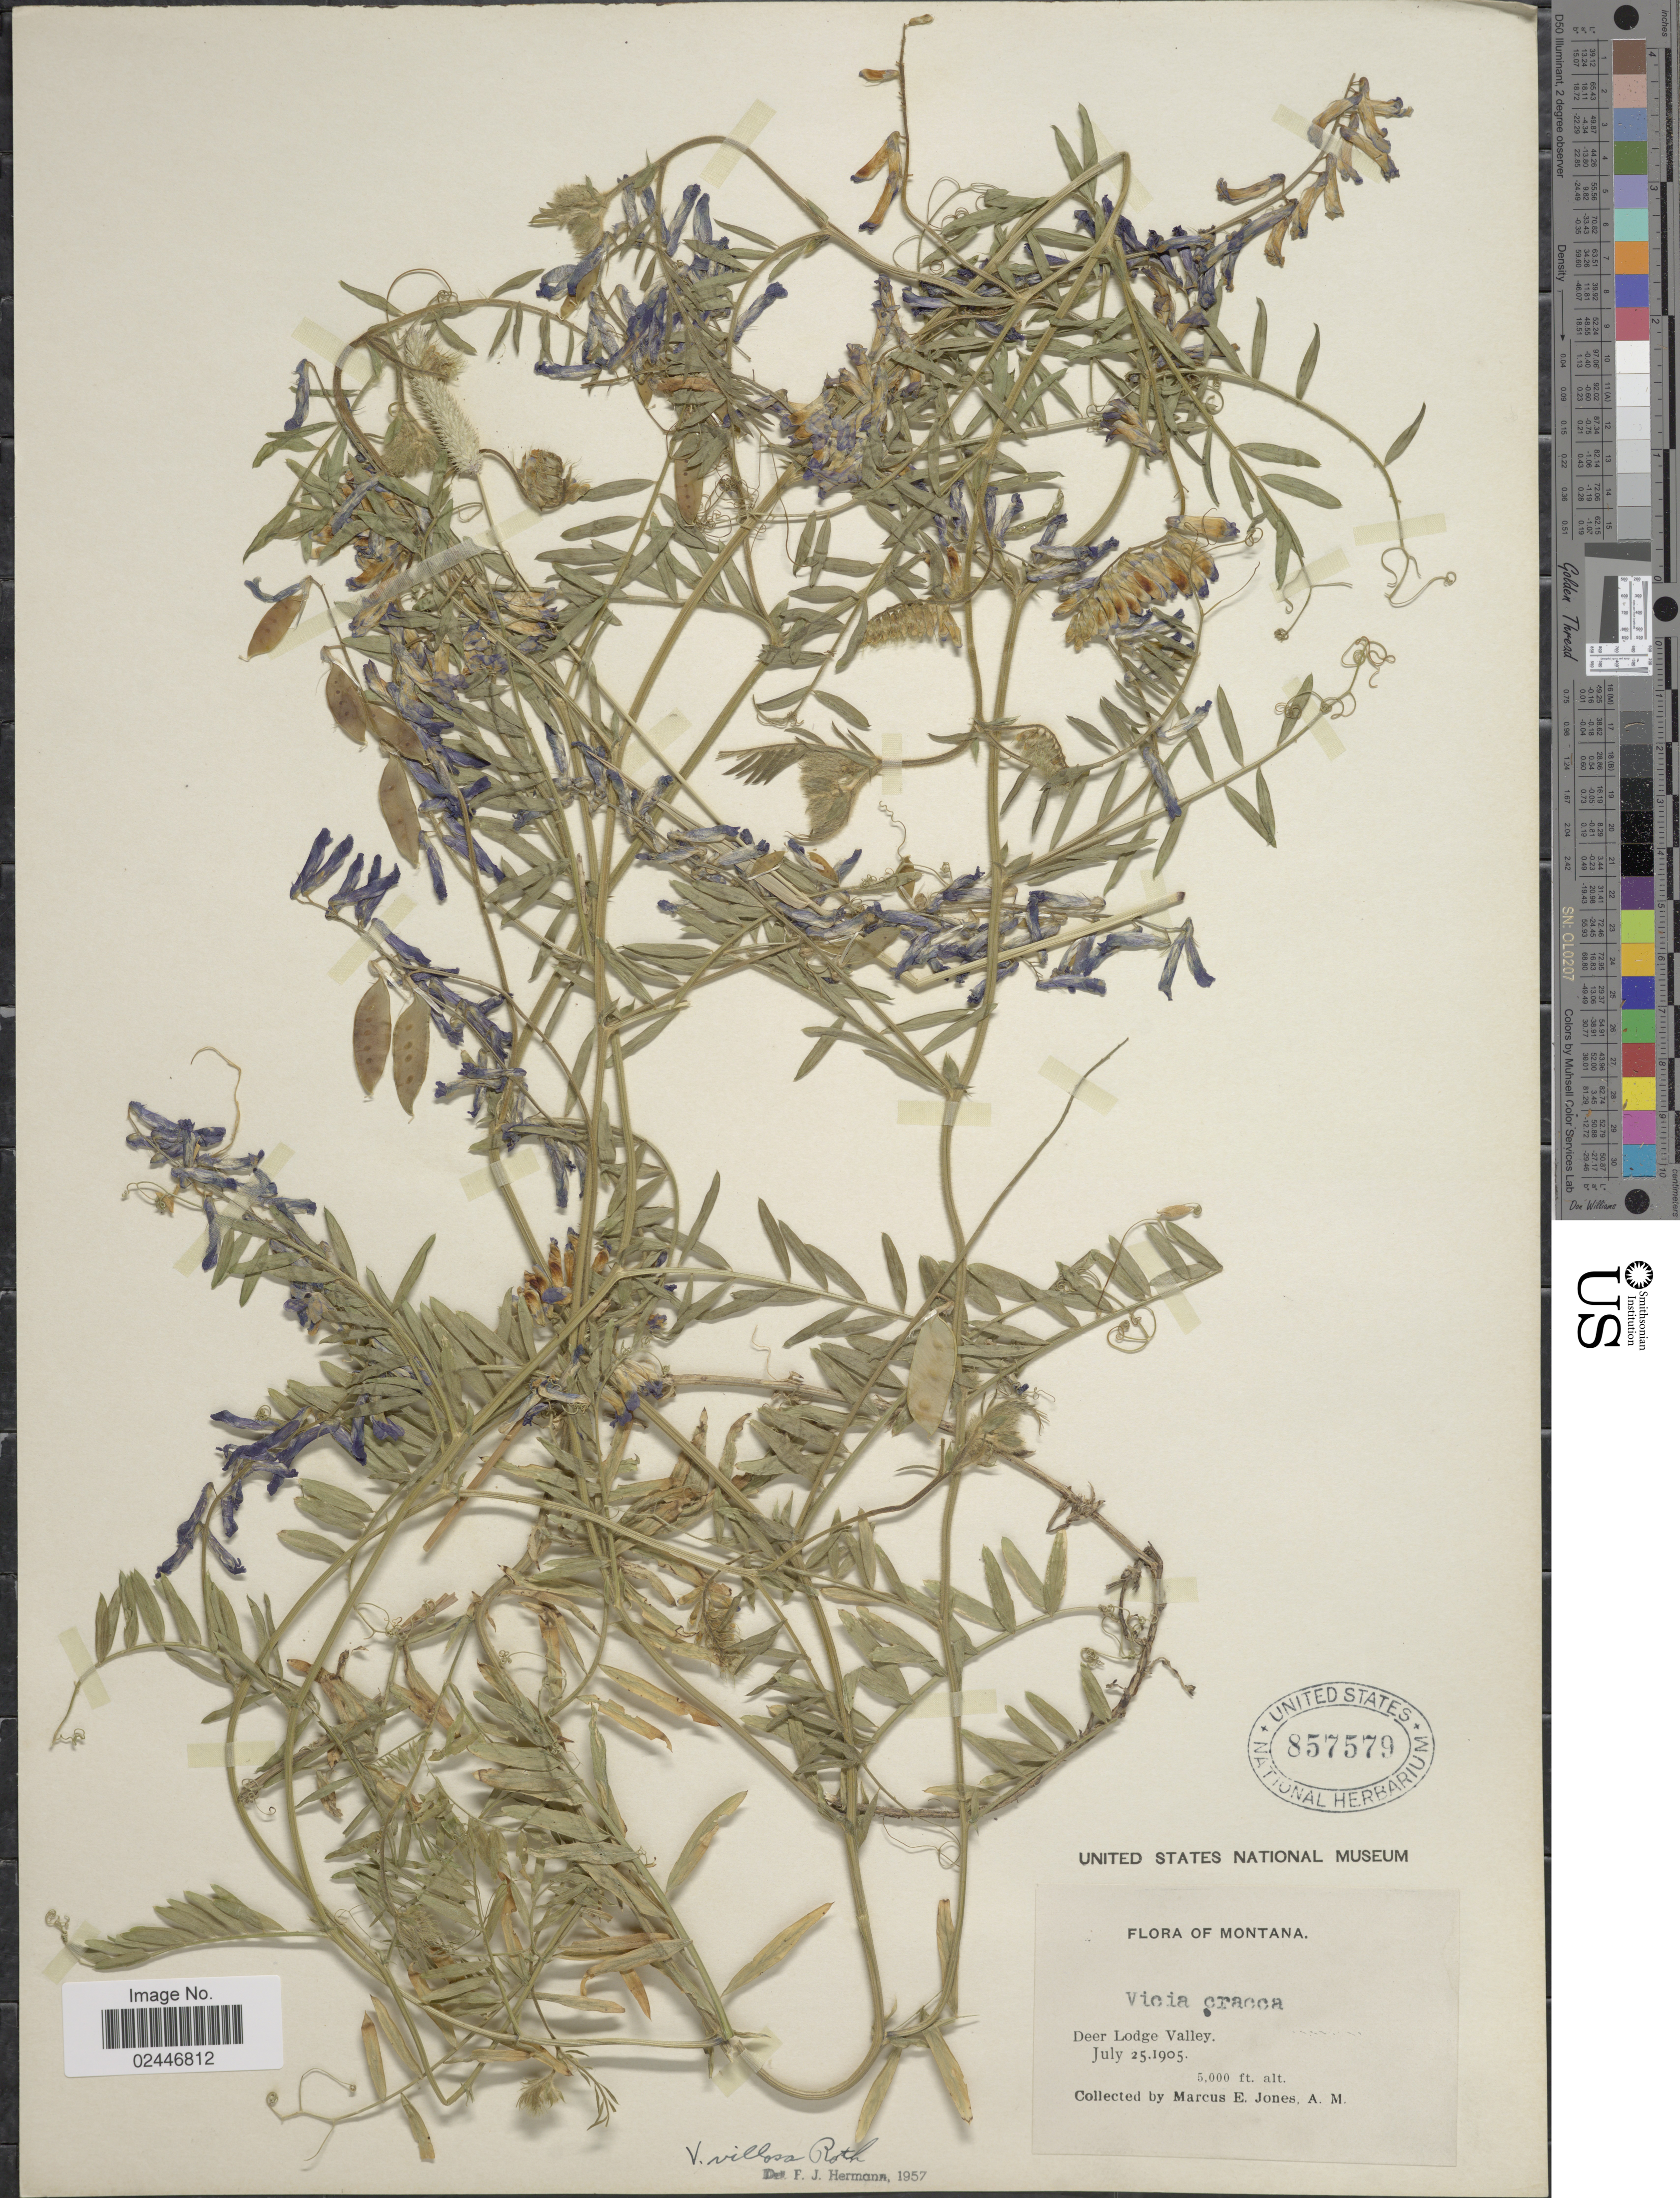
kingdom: Plantae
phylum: Tracheophyta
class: Magnoliopsida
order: Fabales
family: Fabaceae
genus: Vicia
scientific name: Vicia villosa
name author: Roth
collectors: M. E. Jones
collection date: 1905-07-25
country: United States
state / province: Montana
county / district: Powell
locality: Deer Lodge Valley.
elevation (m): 1524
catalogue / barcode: US 857579